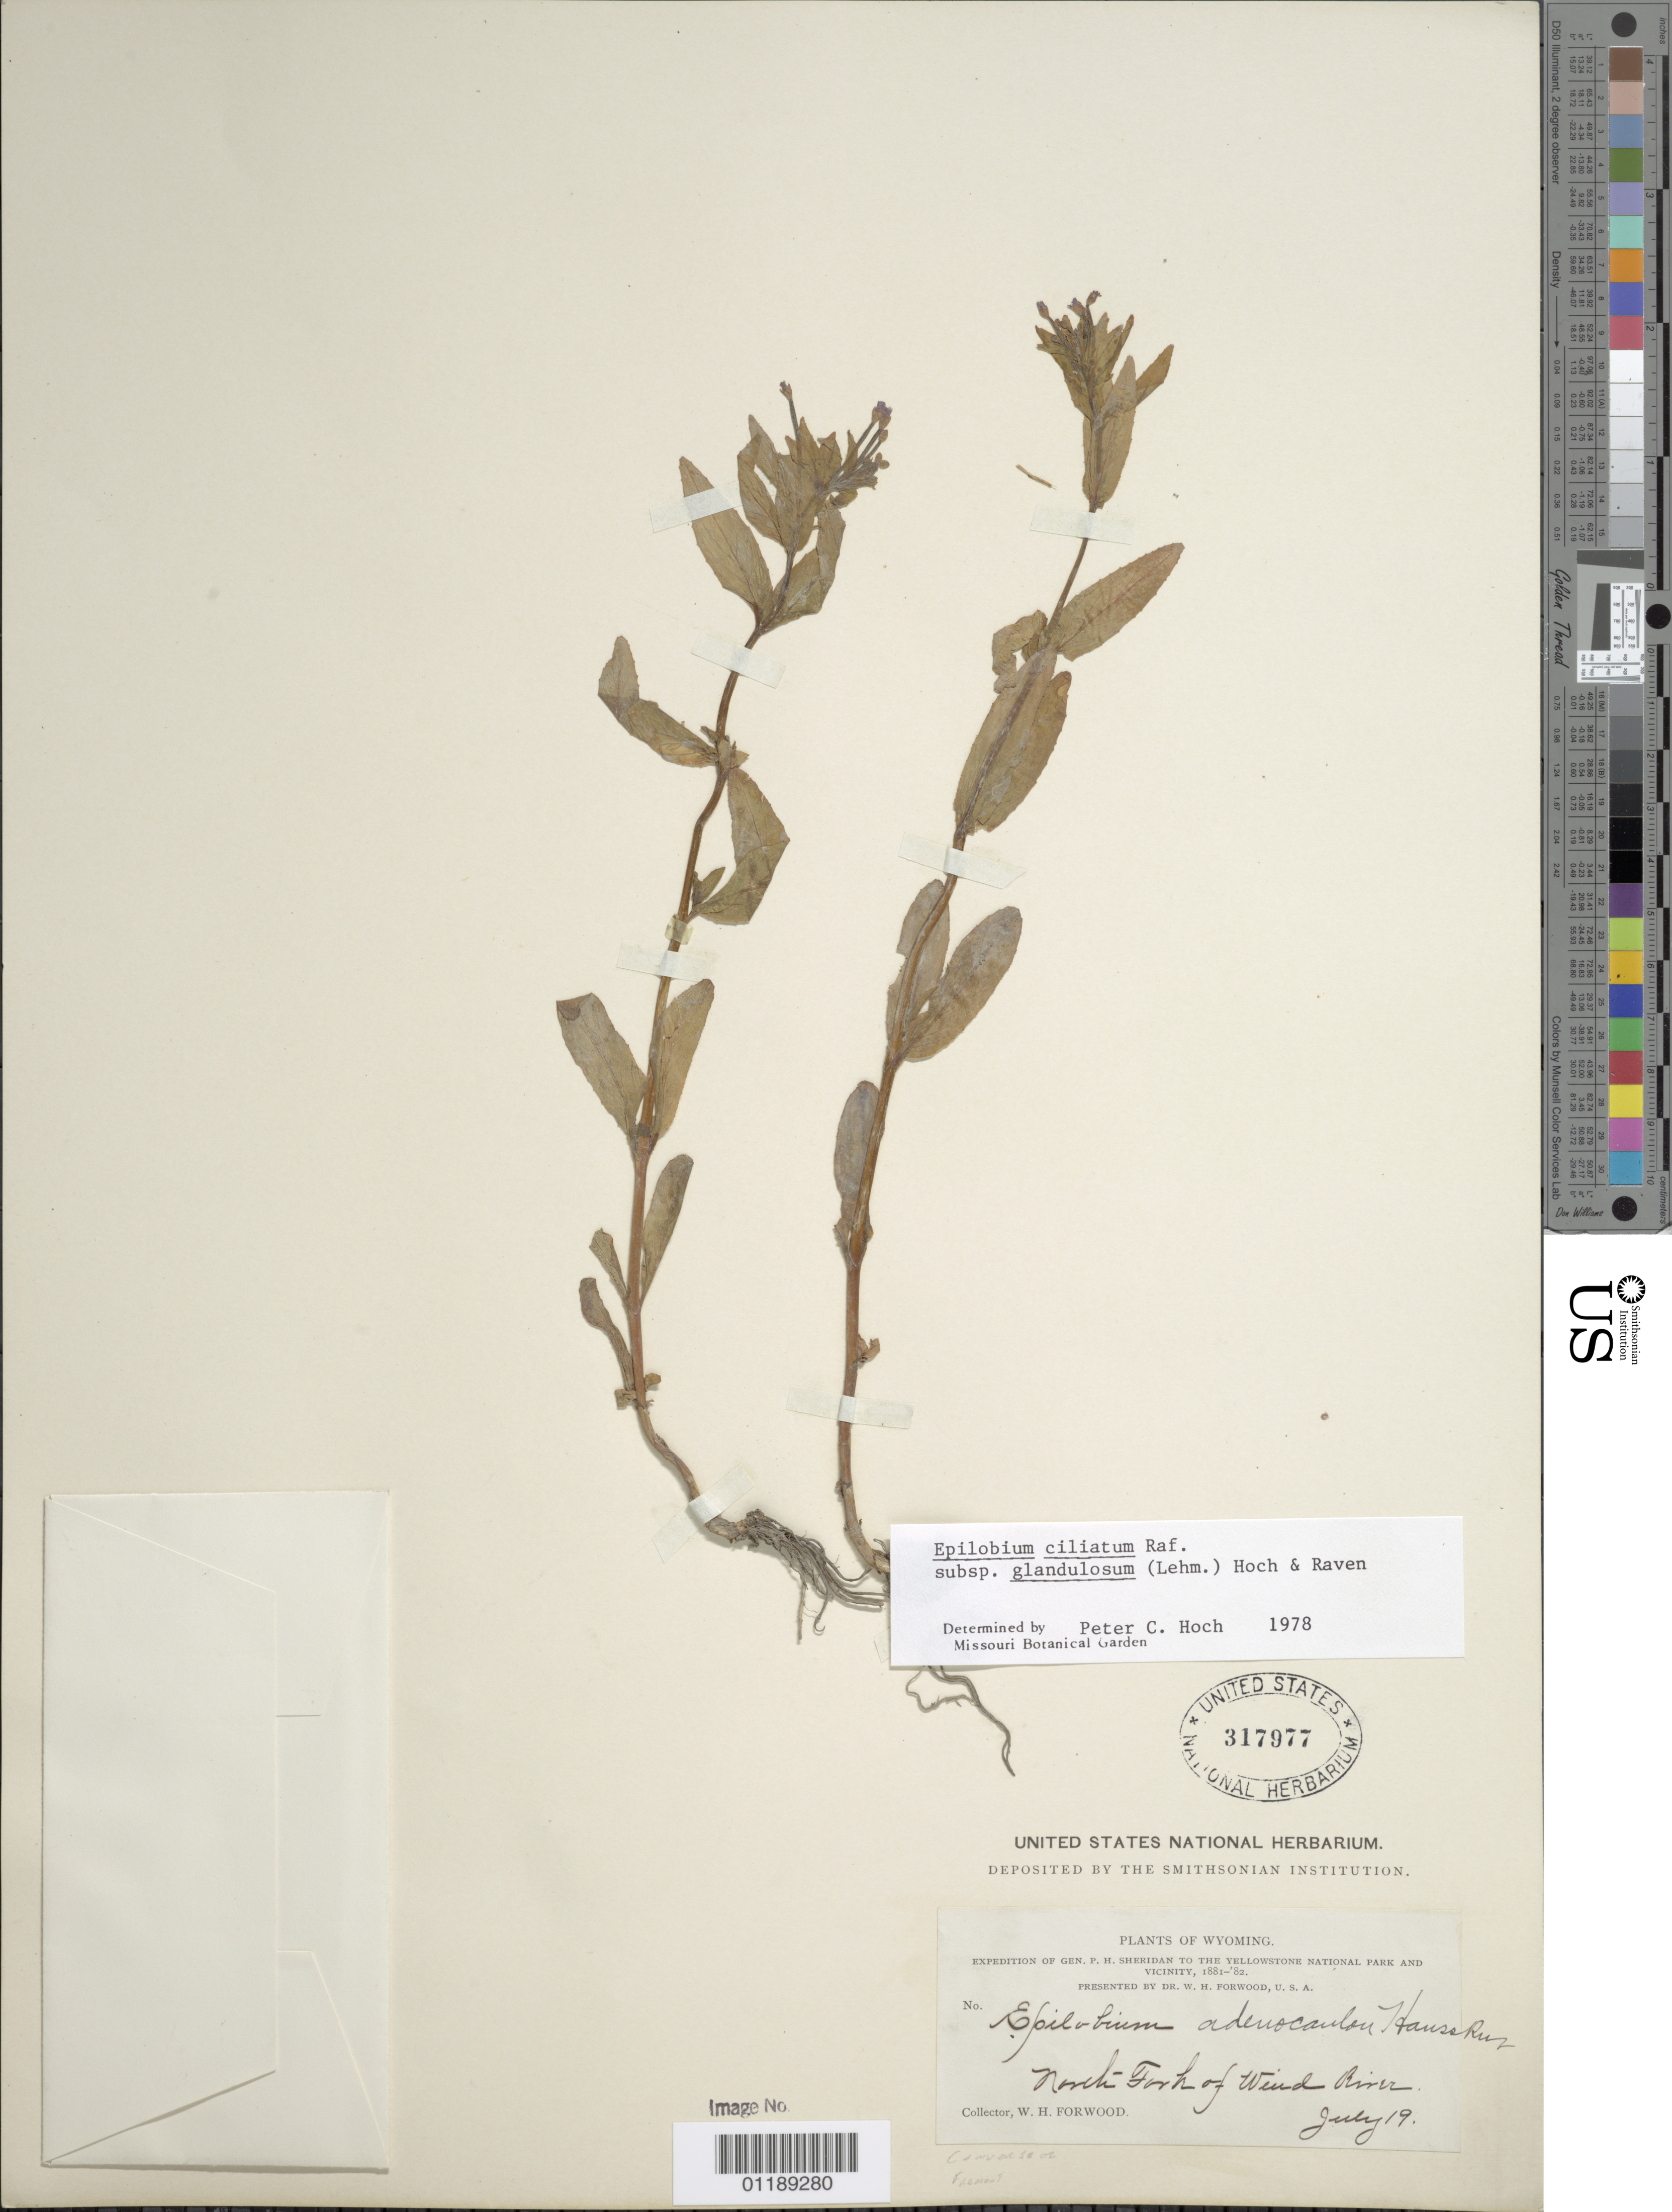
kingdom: Plantae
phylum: Tracheophyta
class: Magnoliopsida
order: Myrtales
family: Onagraceae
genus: Epilobium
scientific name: Epilobium ciliatum subsp. glandulosum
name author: (Lehm.) Hoch & P.H. Raven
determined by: Hoch, P. C.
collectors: W. Forwood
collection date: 1881-07-19/1882-07-19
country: United States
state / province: Wyoming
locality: North Fork of Wind River.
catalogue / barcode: US 317977